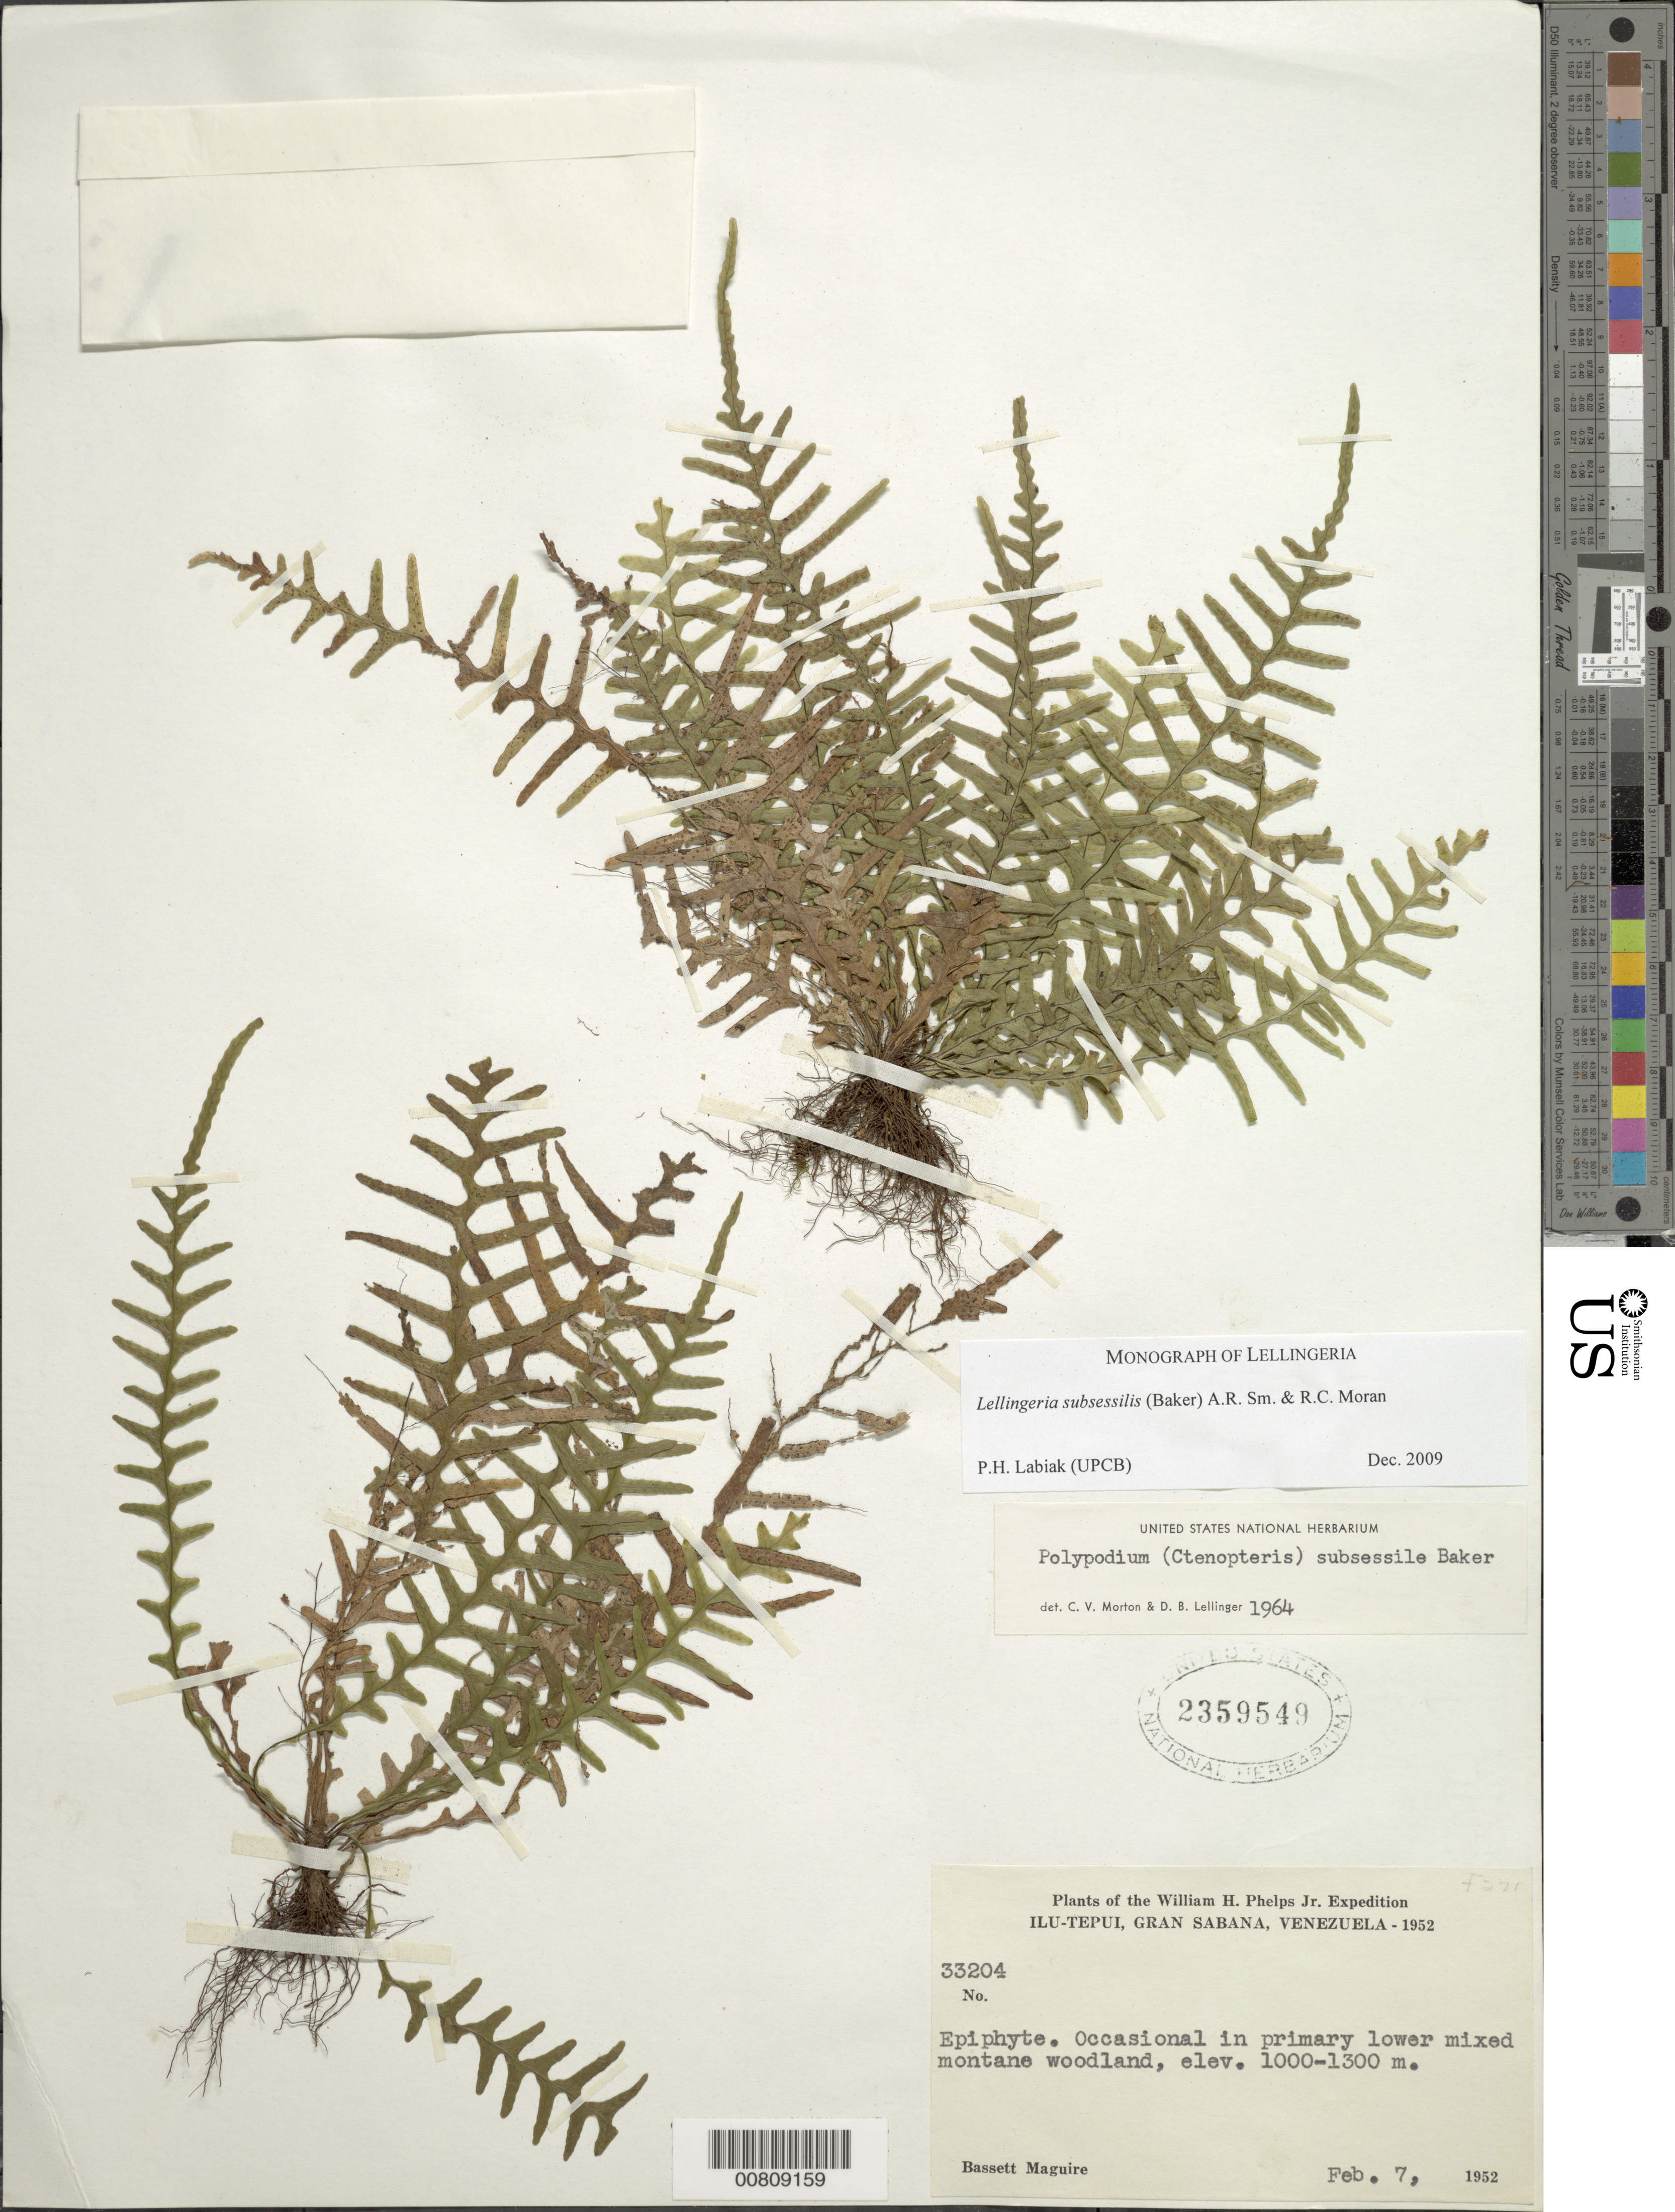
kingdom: Plantae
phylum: Tracheophyta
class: Polypodiopsida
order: Polypodiales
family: Polypodiaceae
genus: Lellingeria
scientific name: Lellingeria subsessilis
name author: (Baker) A.R. Sm. & R.C. Moran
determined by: Labiak, P. H.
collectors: B. Maguire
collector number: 33204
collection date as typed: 7-Feb-52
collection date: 1952-02-07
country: Venezuela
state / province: Bolívar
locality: Gran Sabana, NW base of Ilu-tepuí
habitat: Primary lower mixed montane woodland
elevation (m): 1000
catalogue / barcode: US 2359549